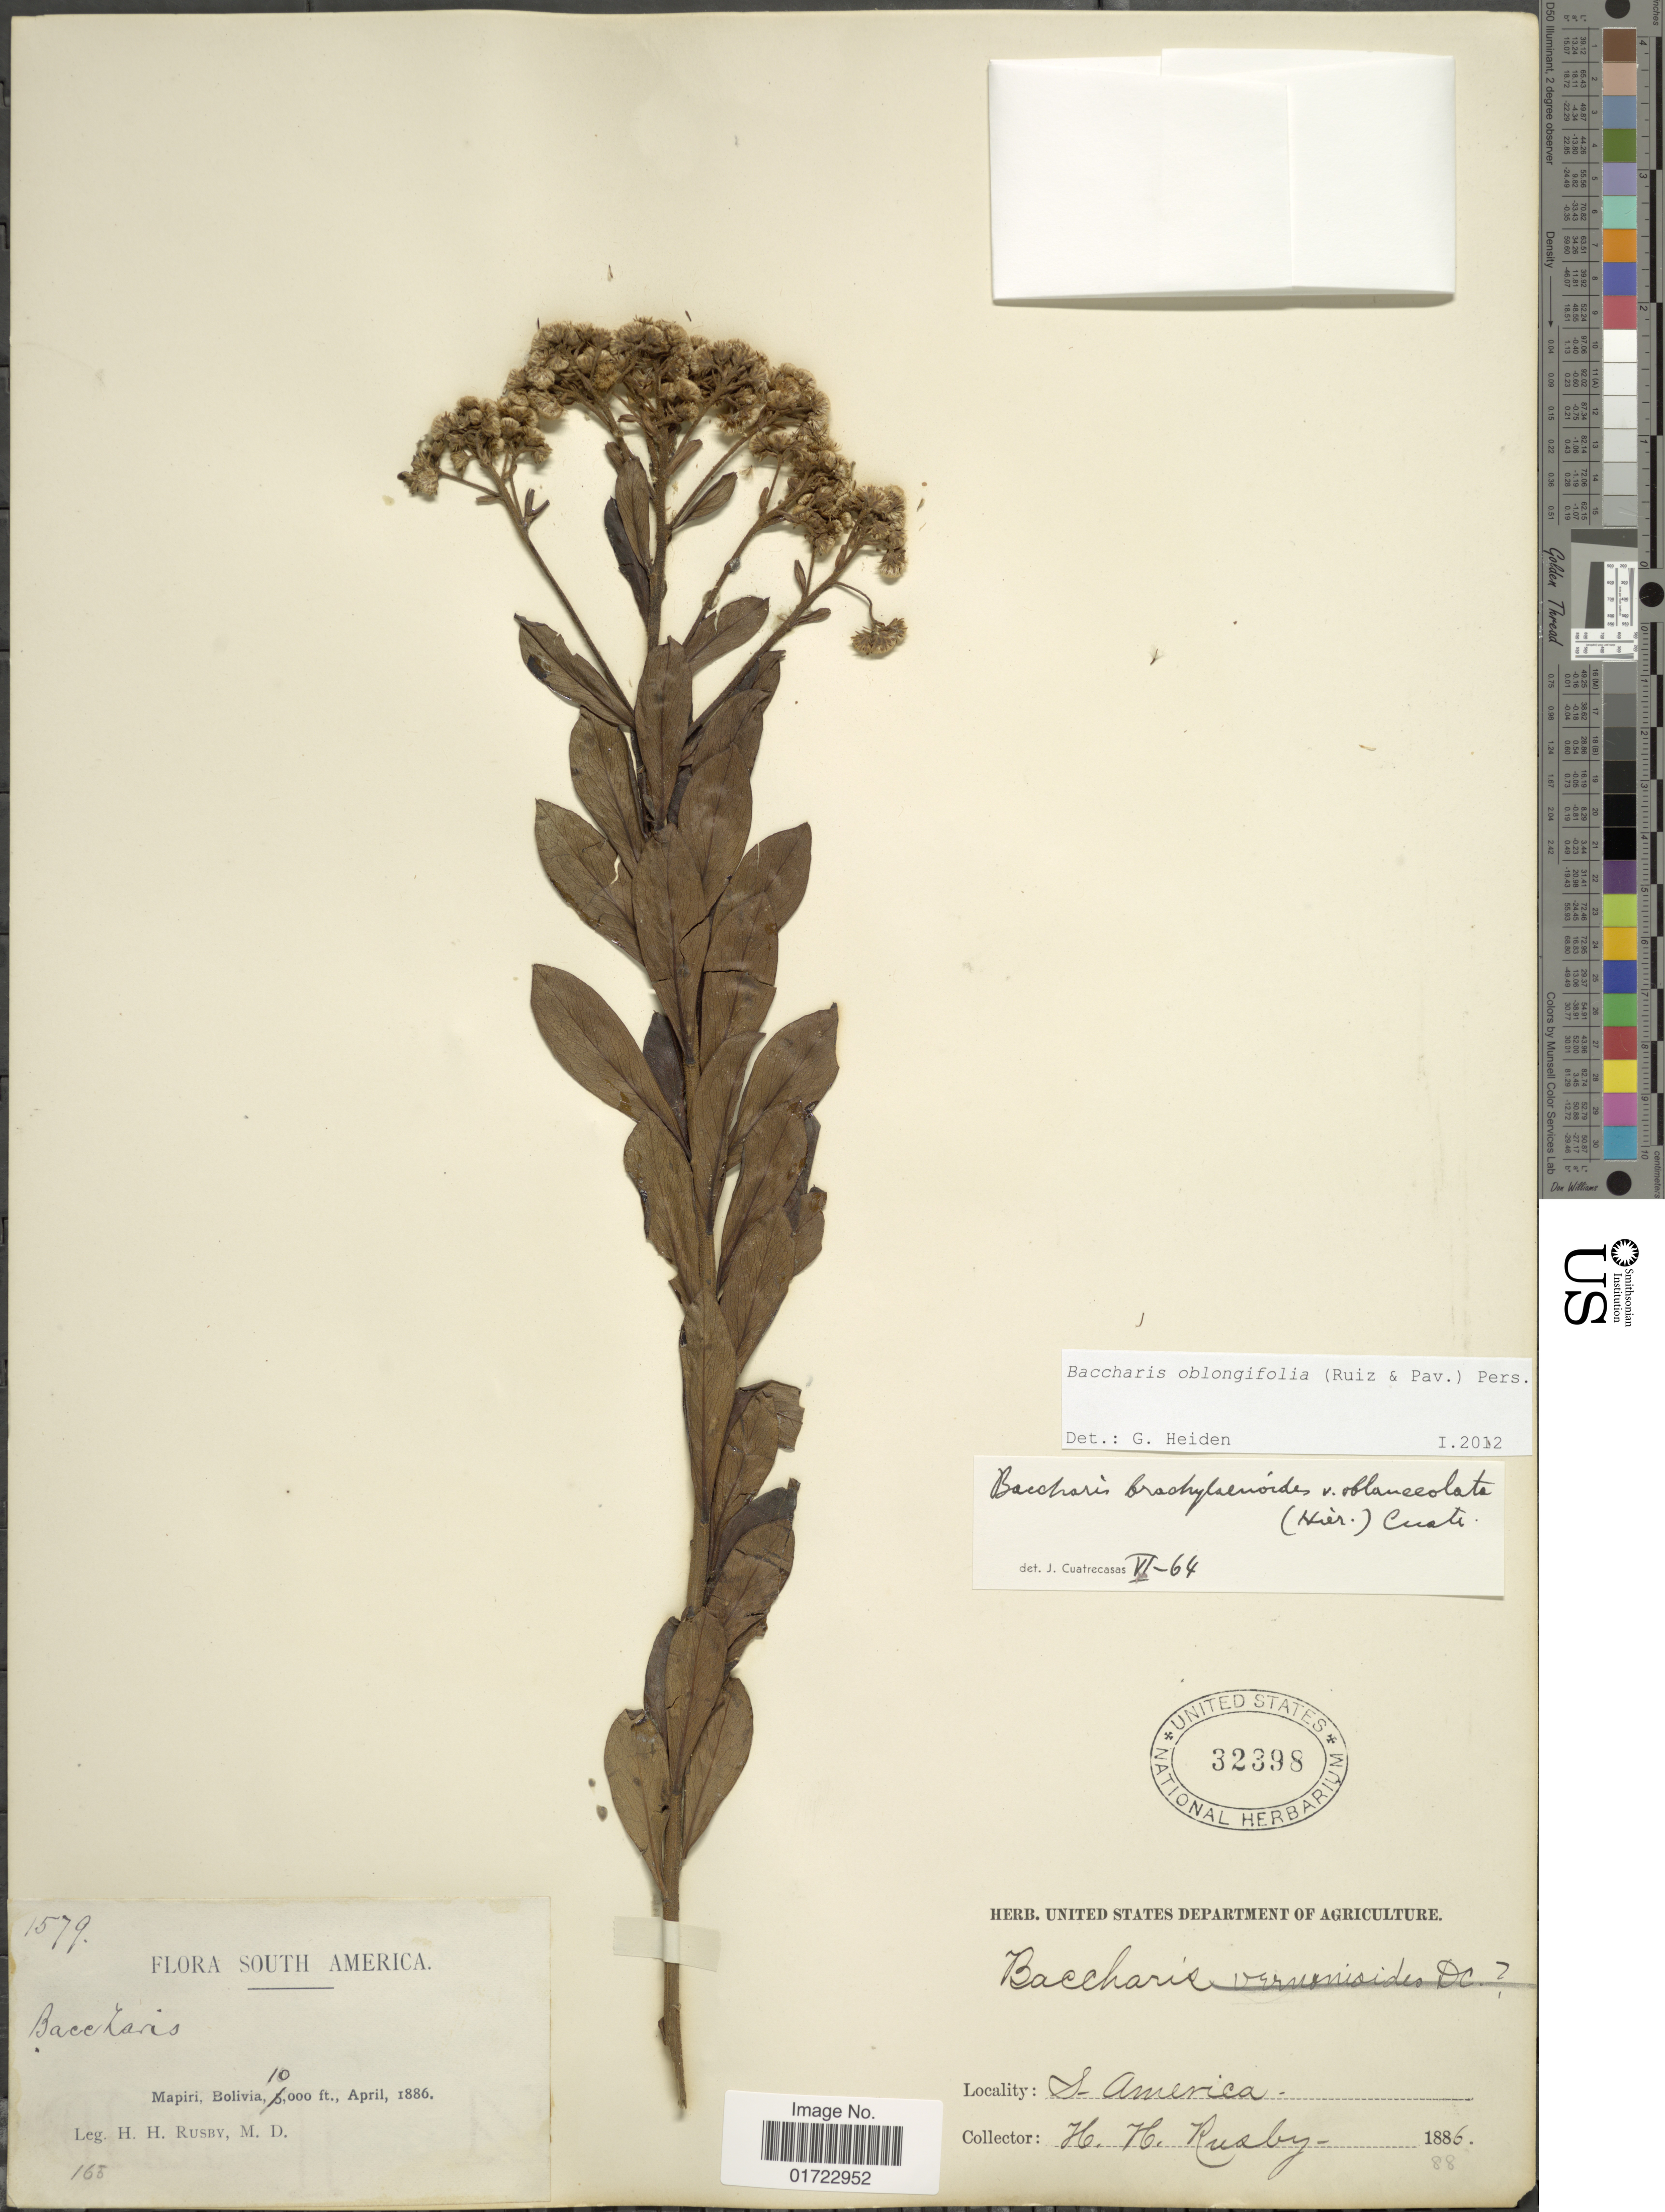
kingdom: Plantae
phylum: Tracheophyta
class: Magnoliopsida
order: Asterales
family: Asteraceae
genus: Baccharis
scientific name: Baccharis oblongifolia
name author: (Ruiz & Pav.) Pers.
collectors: H. H. Rusby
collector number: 1579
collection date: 1886-04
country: Bolivia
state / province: La Páz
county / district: Larecaja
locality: Mapiri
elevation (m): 3048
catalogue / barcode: US 32398